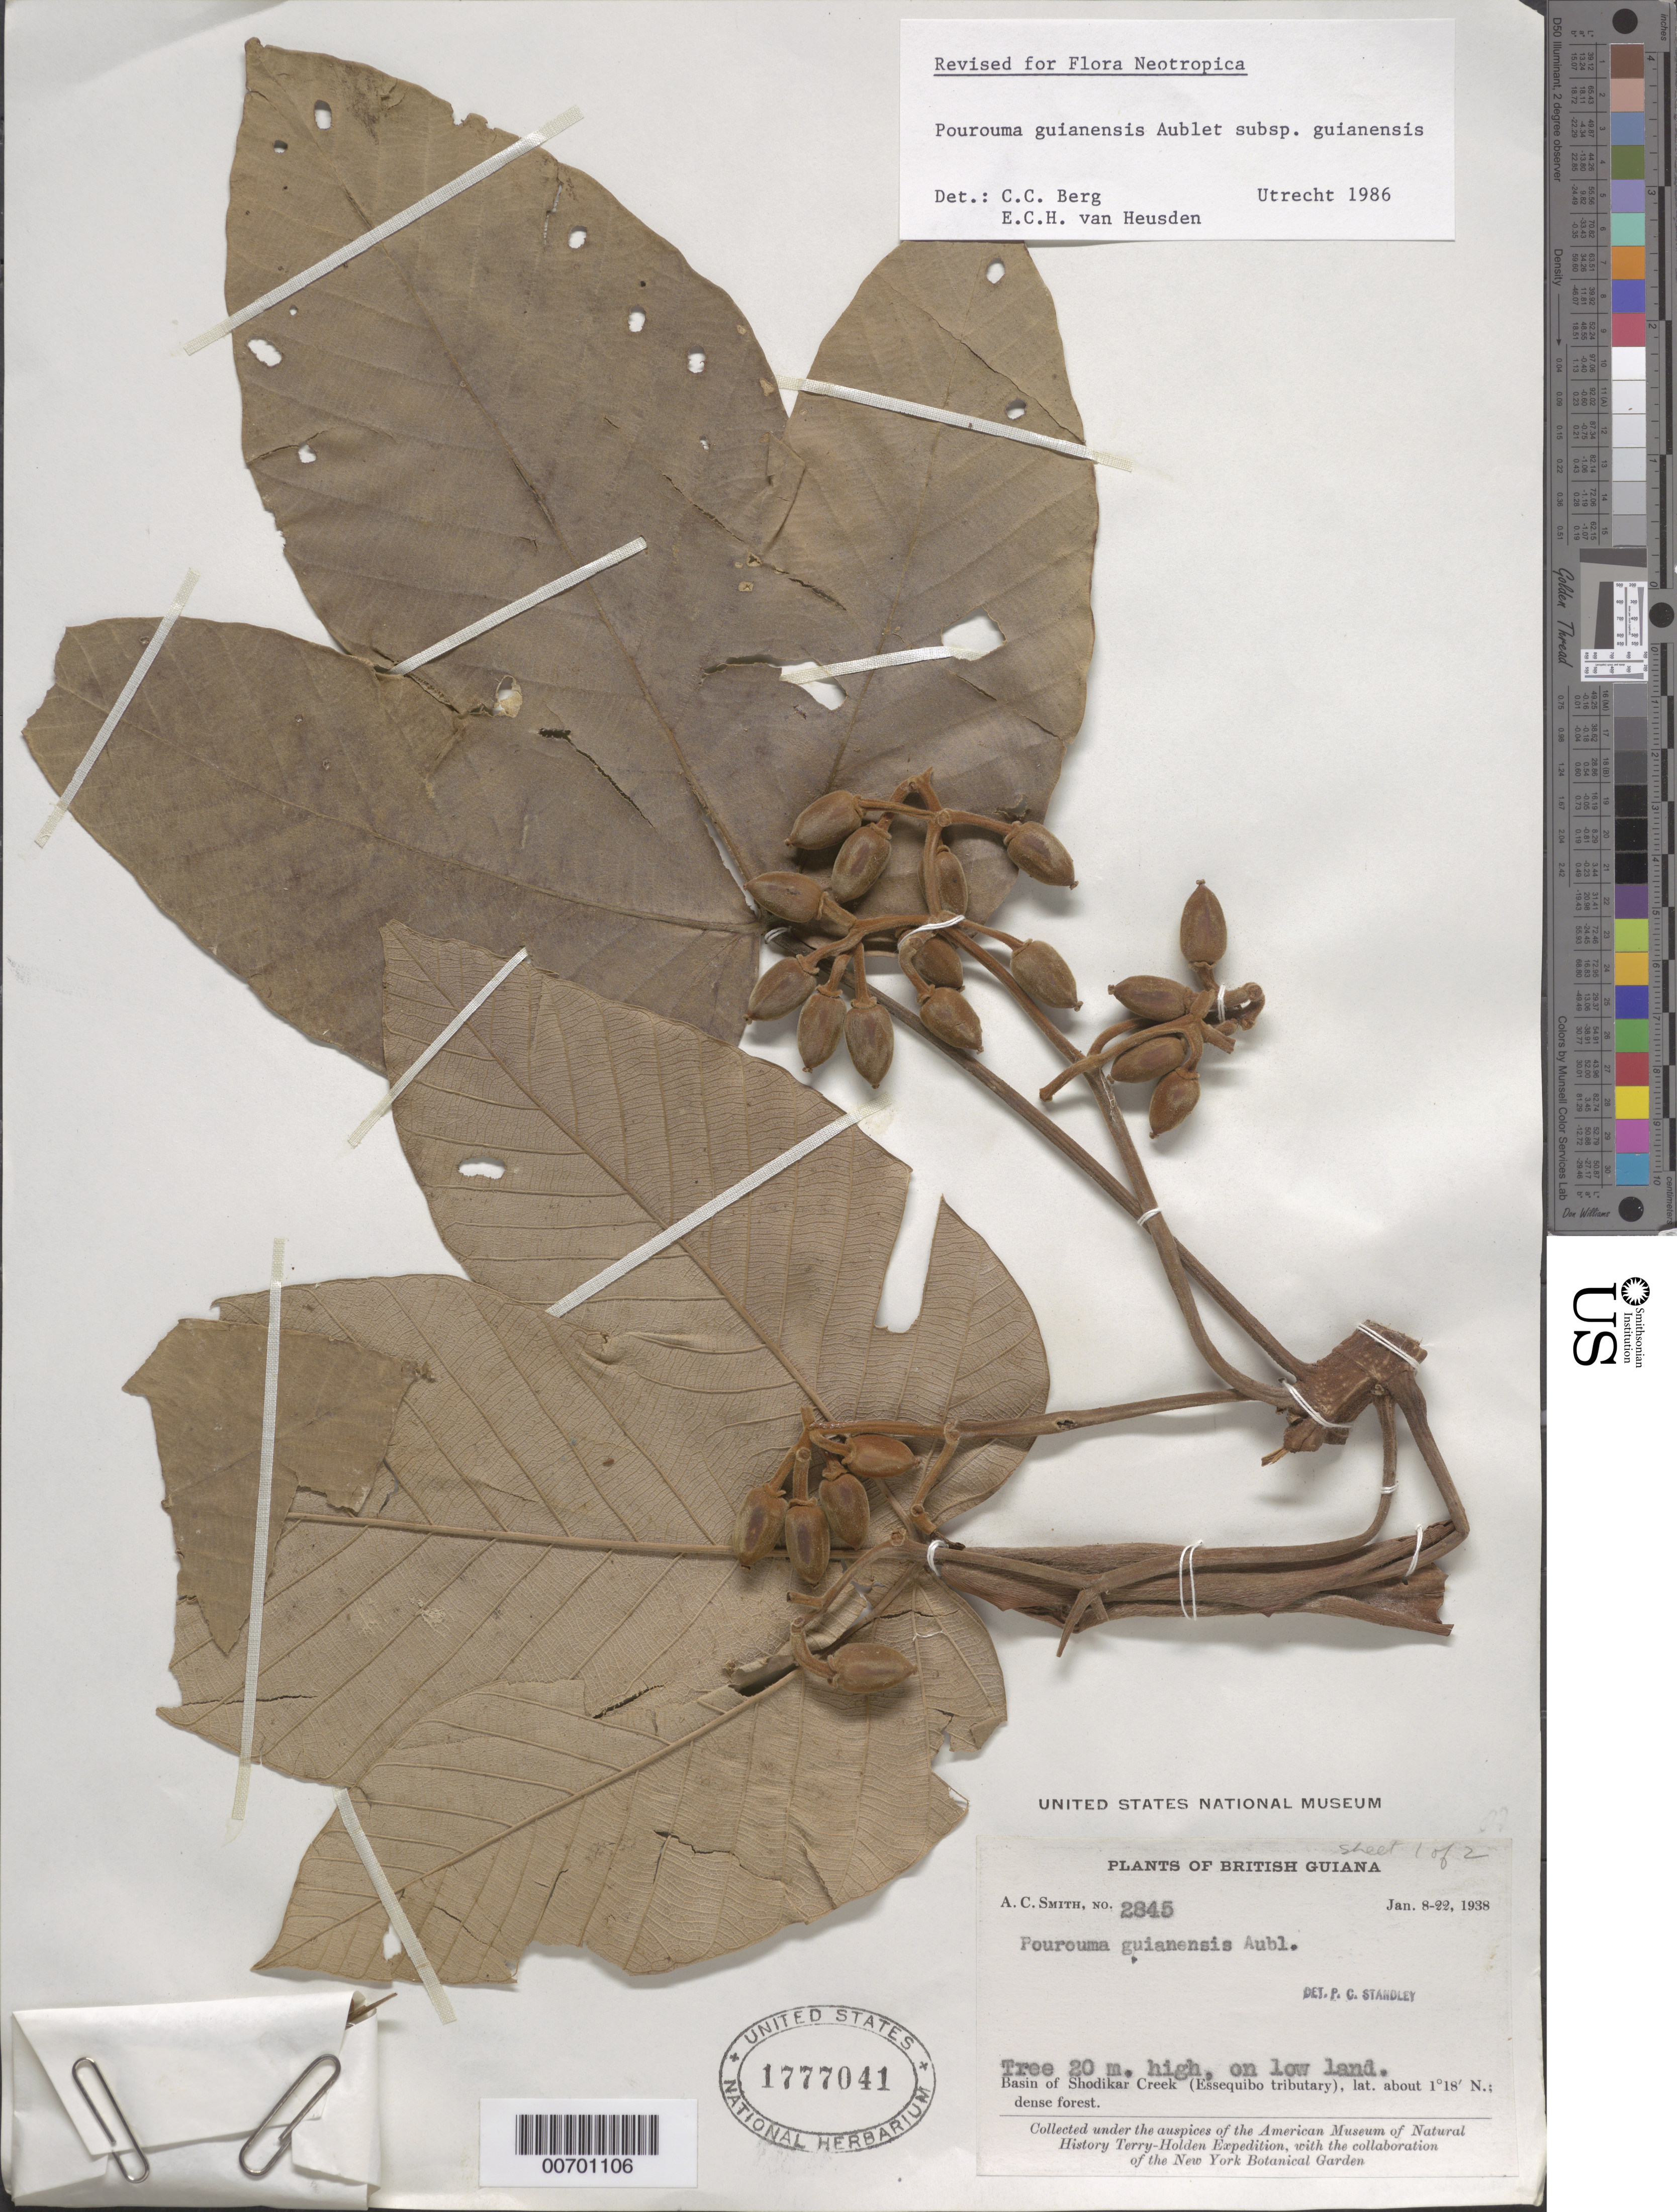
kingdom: Plantae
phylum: Tracheophyta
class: Magnoliopsida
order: Rosales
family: Urticaceae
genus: Pourouma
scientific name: Pourouma guianensis subsp. guianensis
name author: Aubl.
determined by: Berg, C. C.; Heusden, E. C.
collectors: A. C. Smith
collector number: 2845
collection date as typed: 8-Jan-38 to 22-Jan-38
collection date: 1938-01-08/1938-01-22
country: Guyana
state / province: U. Takutu-U. Essequibo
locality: Shodikar Creek, basin of (Essequibo tributary), Akarai Mts.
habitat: Dense forest, lowland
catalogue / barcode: US 1777041